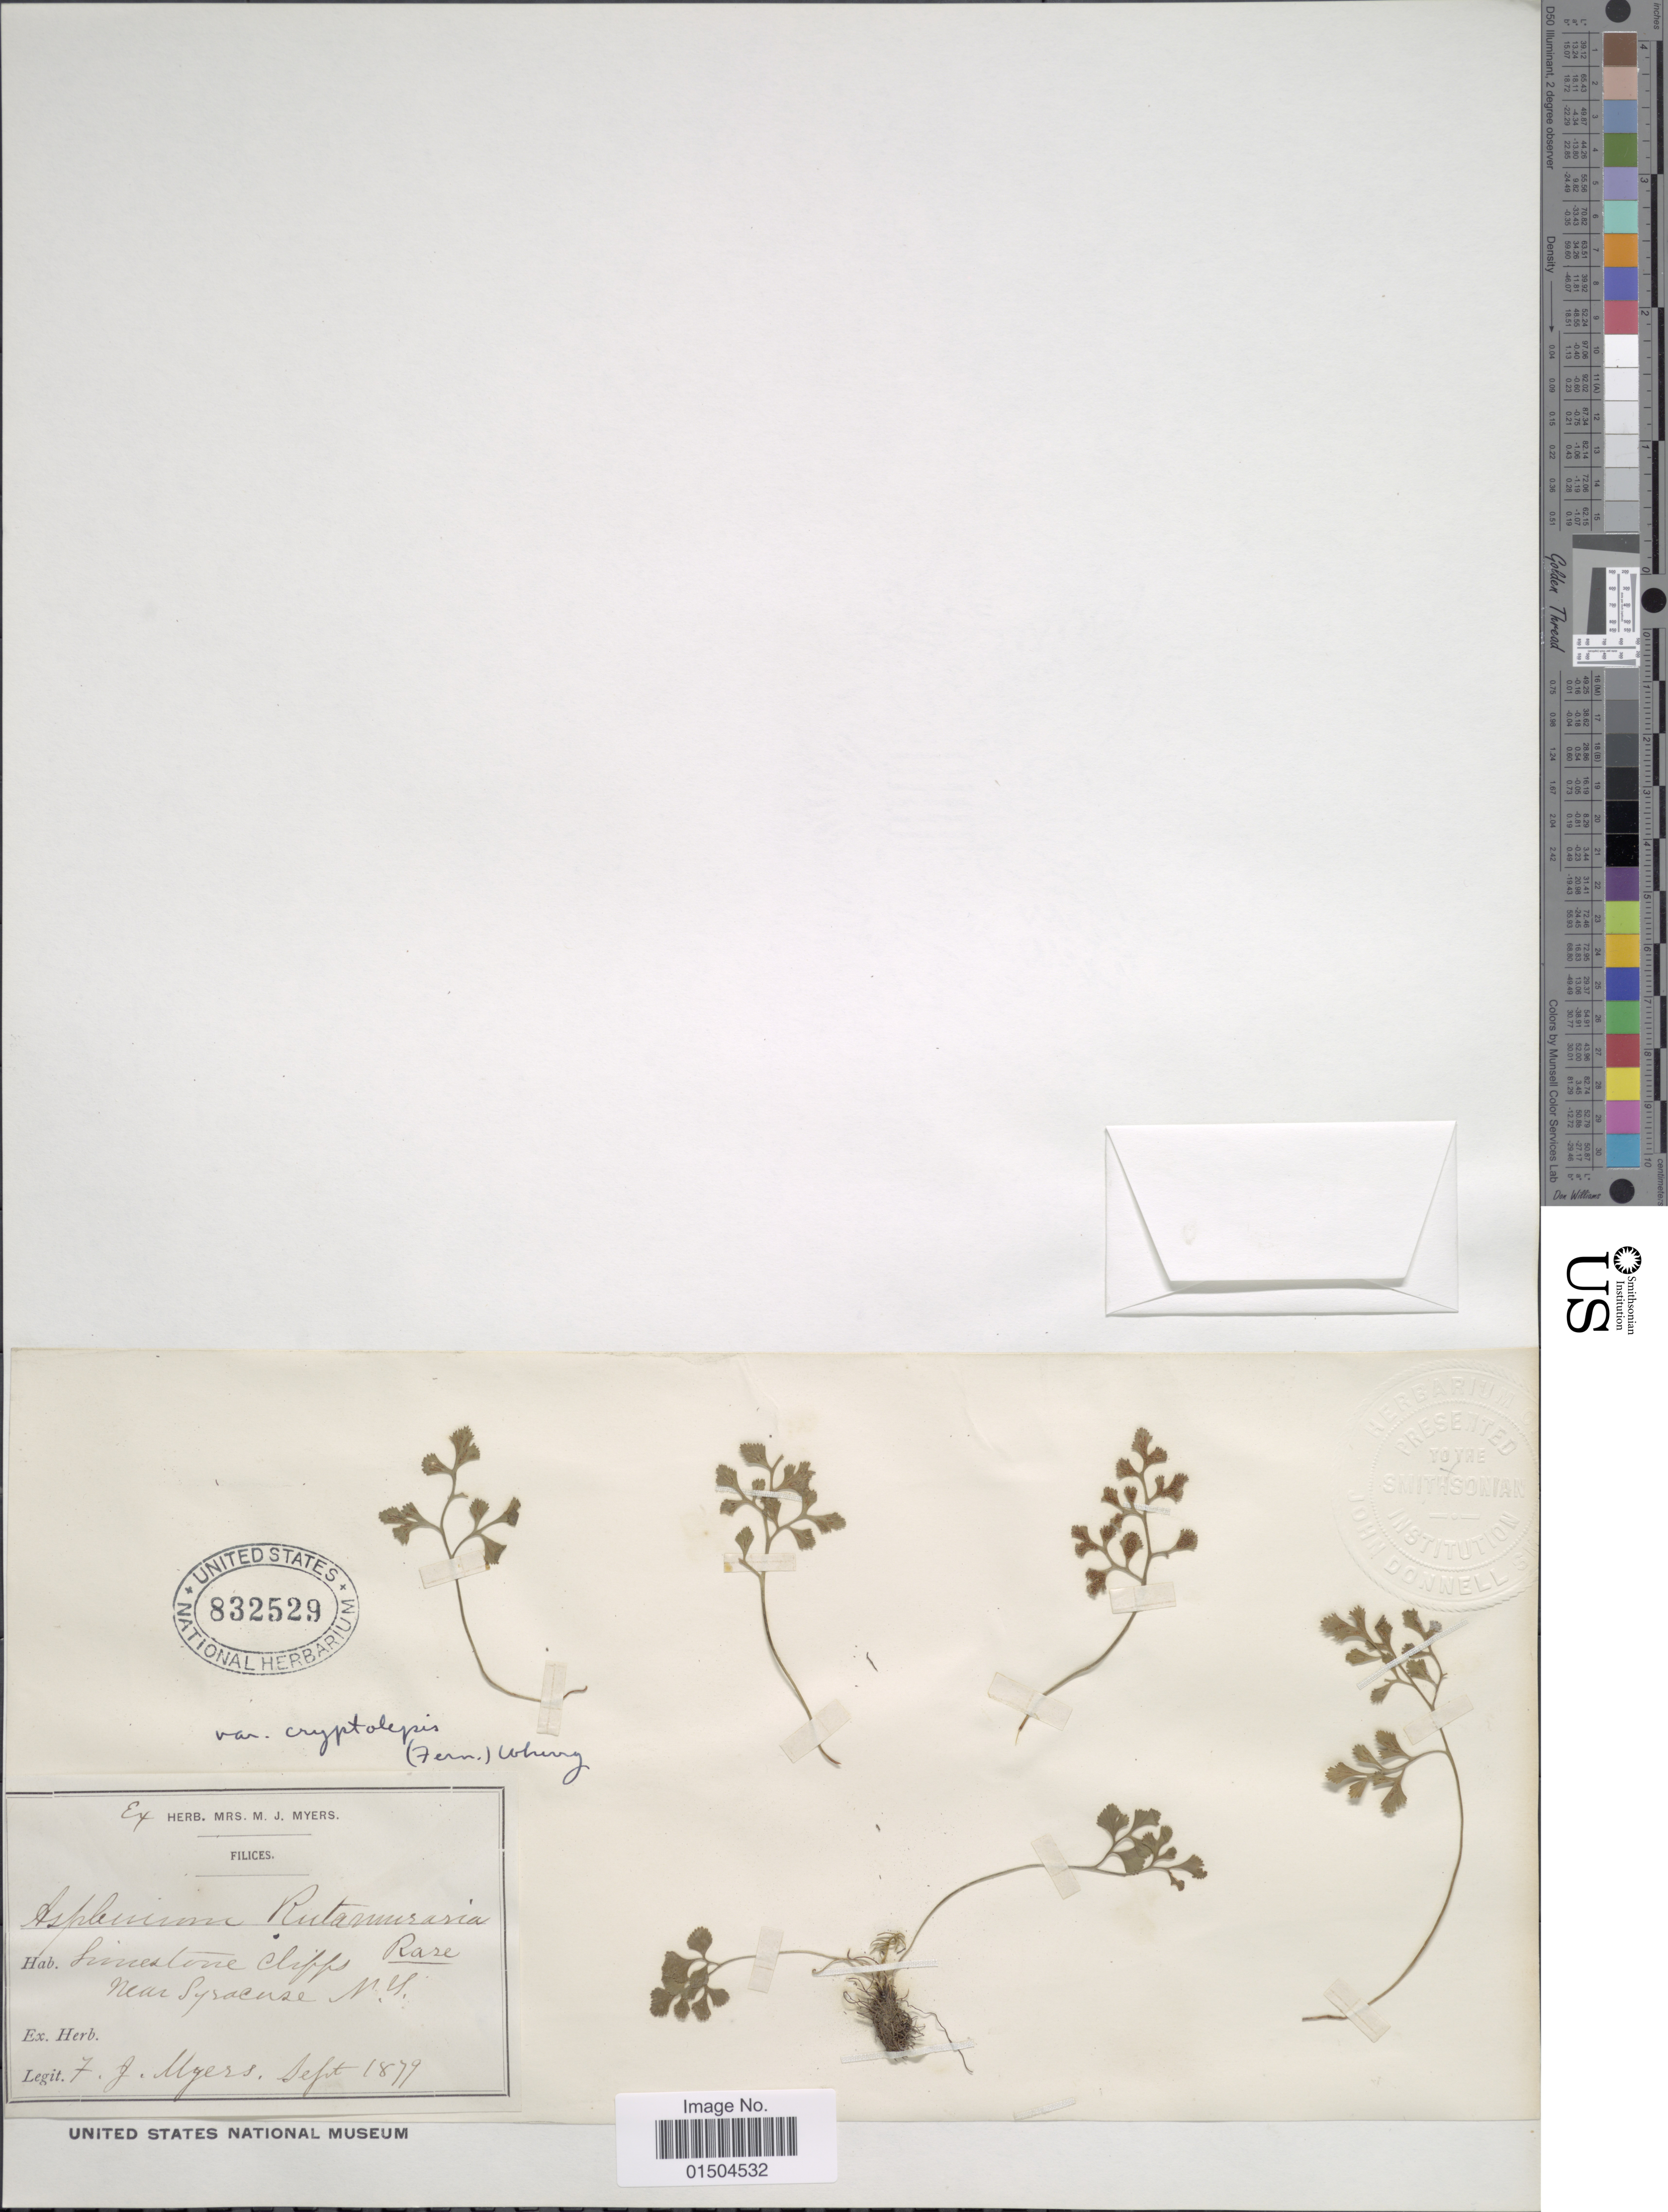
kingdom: Plantae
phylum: Tracheophyta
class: Polypodiopsida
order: Polypodiales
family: Aspleniaceae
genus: Asplenium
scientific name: Asplenium ruta-muraria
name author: L.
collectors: F. Myers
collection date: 1879-09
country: United States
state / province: New York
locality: Limestone Cliffs, near Syracuse.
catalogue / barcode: US 832529